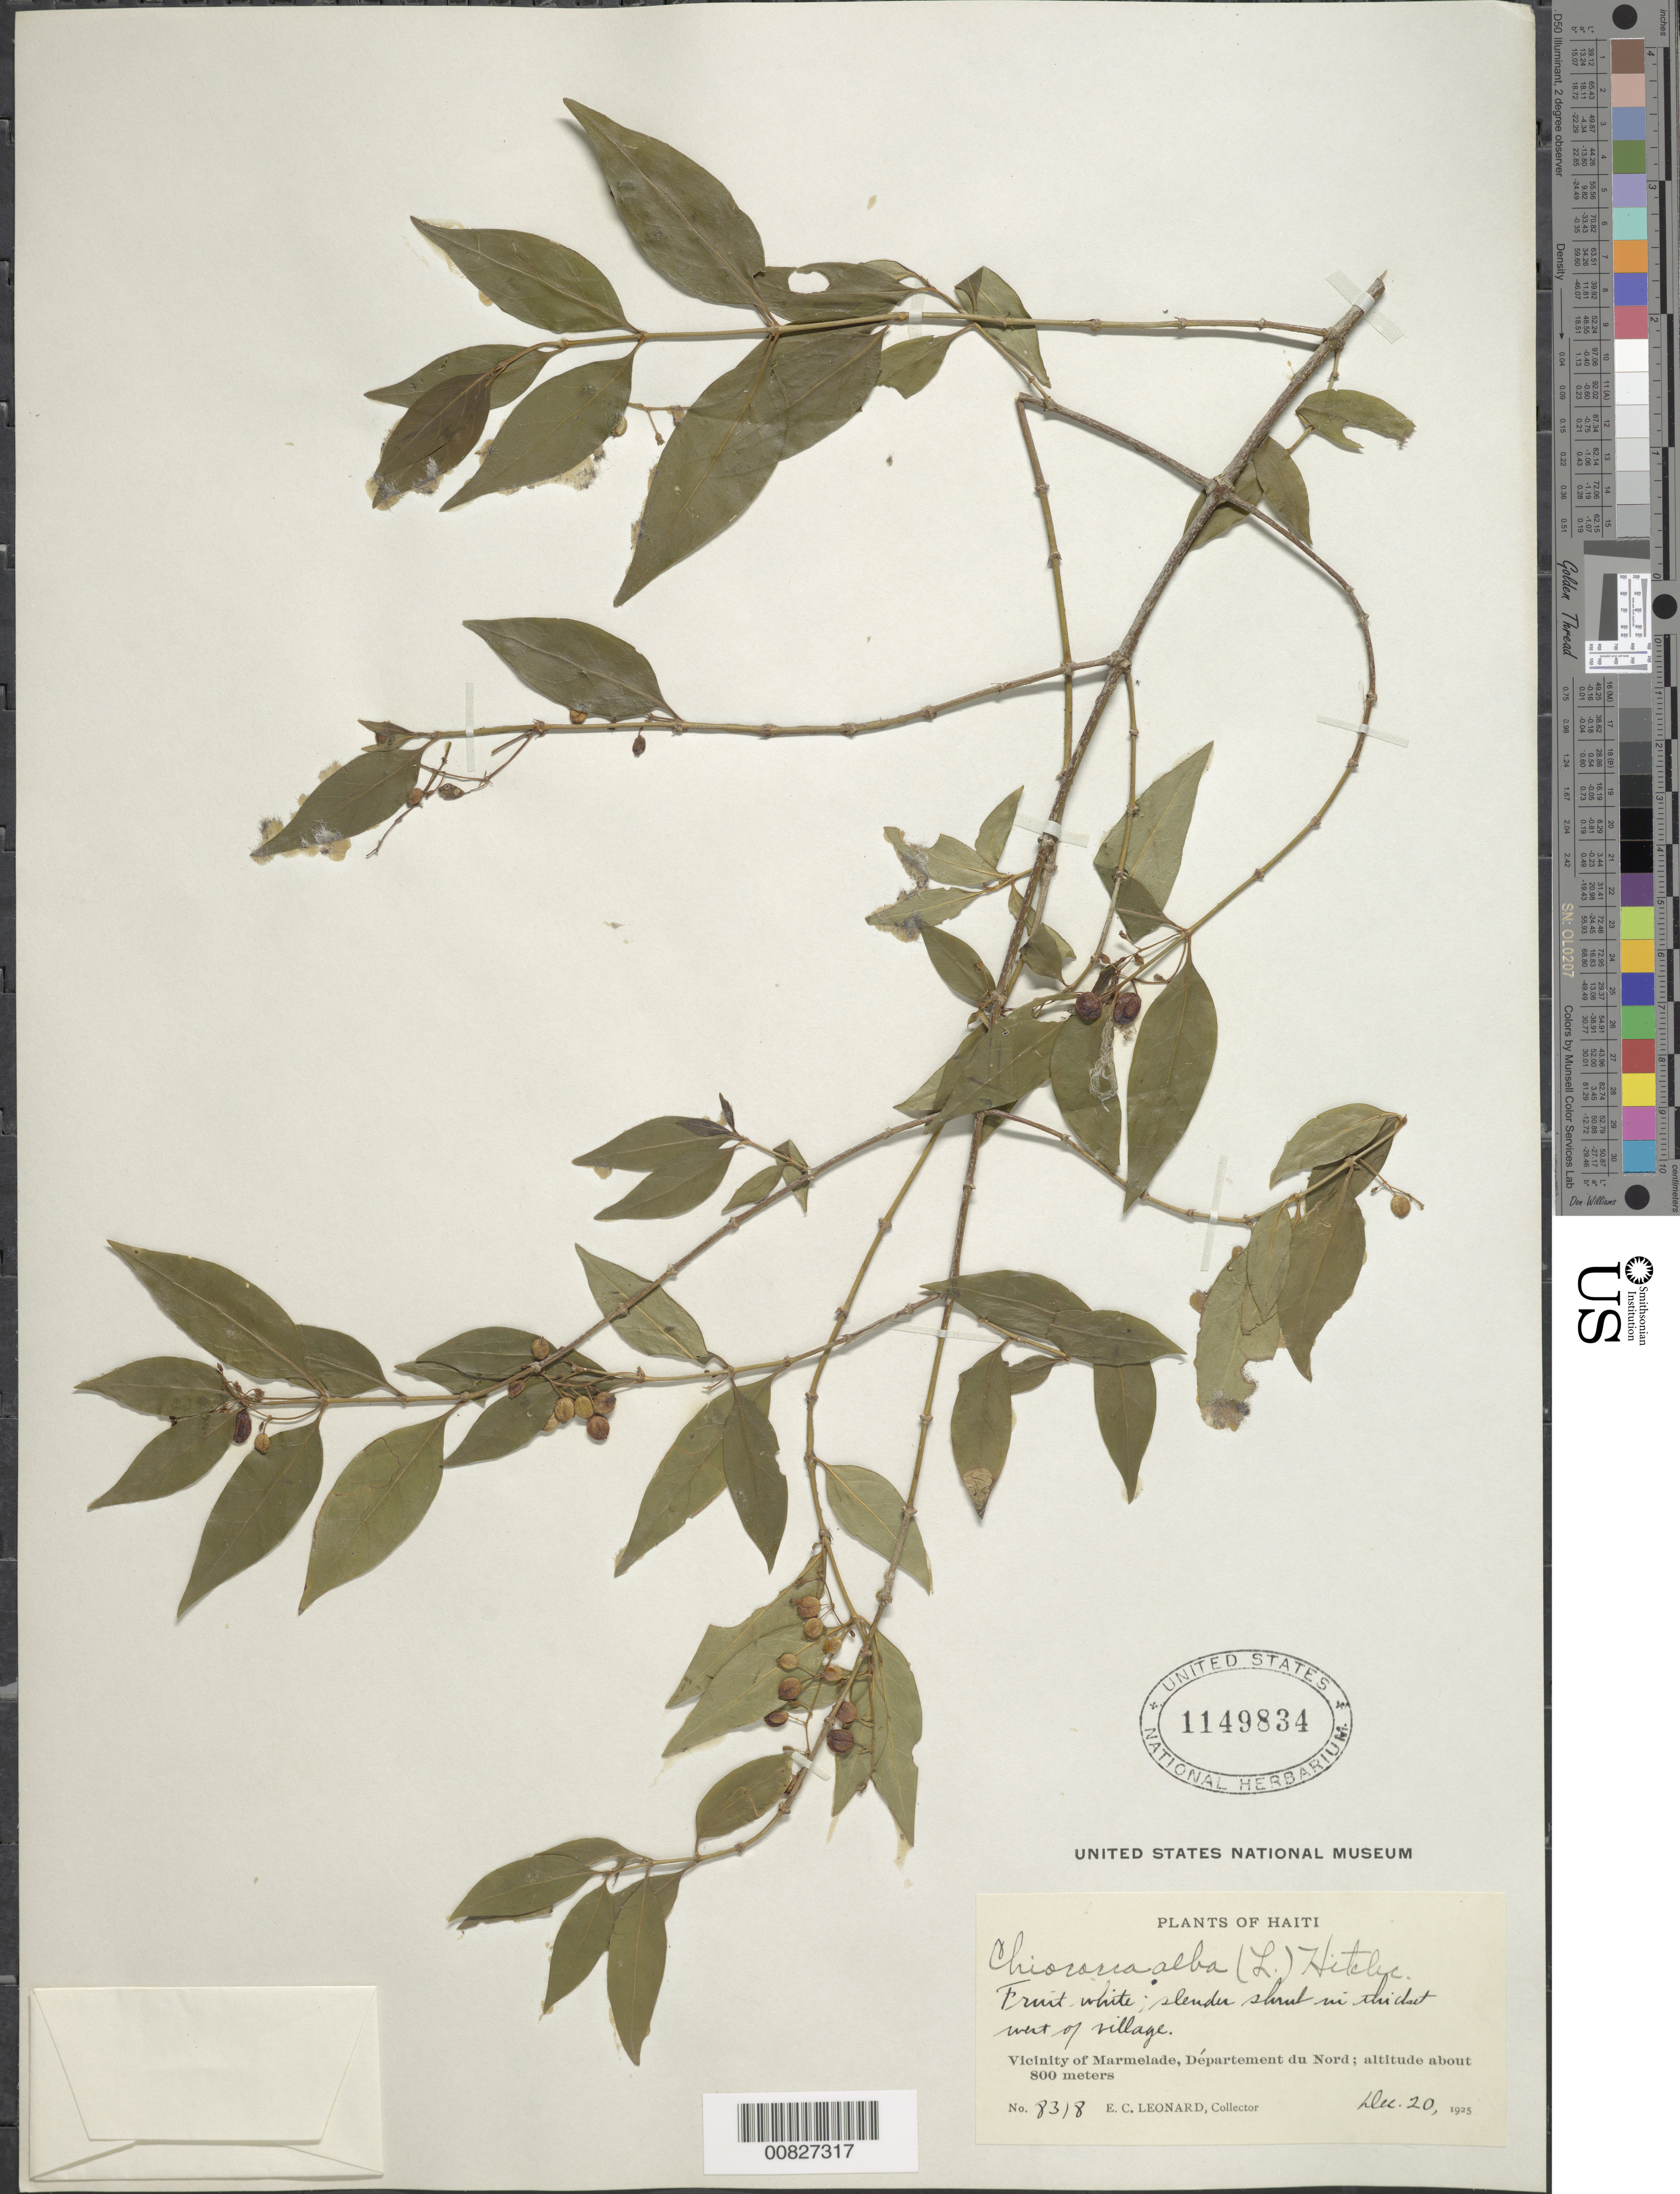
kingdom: Plantae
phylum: Tracheophyta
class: Magnoliopsida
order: Gentianales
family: Rubiaceae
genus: Chiococca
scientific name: Chiococca alba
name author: (L.) Hitchc.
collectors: E. C. Leonard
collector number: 8318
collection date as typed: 20 Dec 1925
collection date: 1925-12-20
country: Haiti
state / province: Nord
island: Hispaniola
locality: Vicinity of Mamelade, W of village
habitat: Thickets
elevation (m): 800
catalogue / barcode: US 1149834